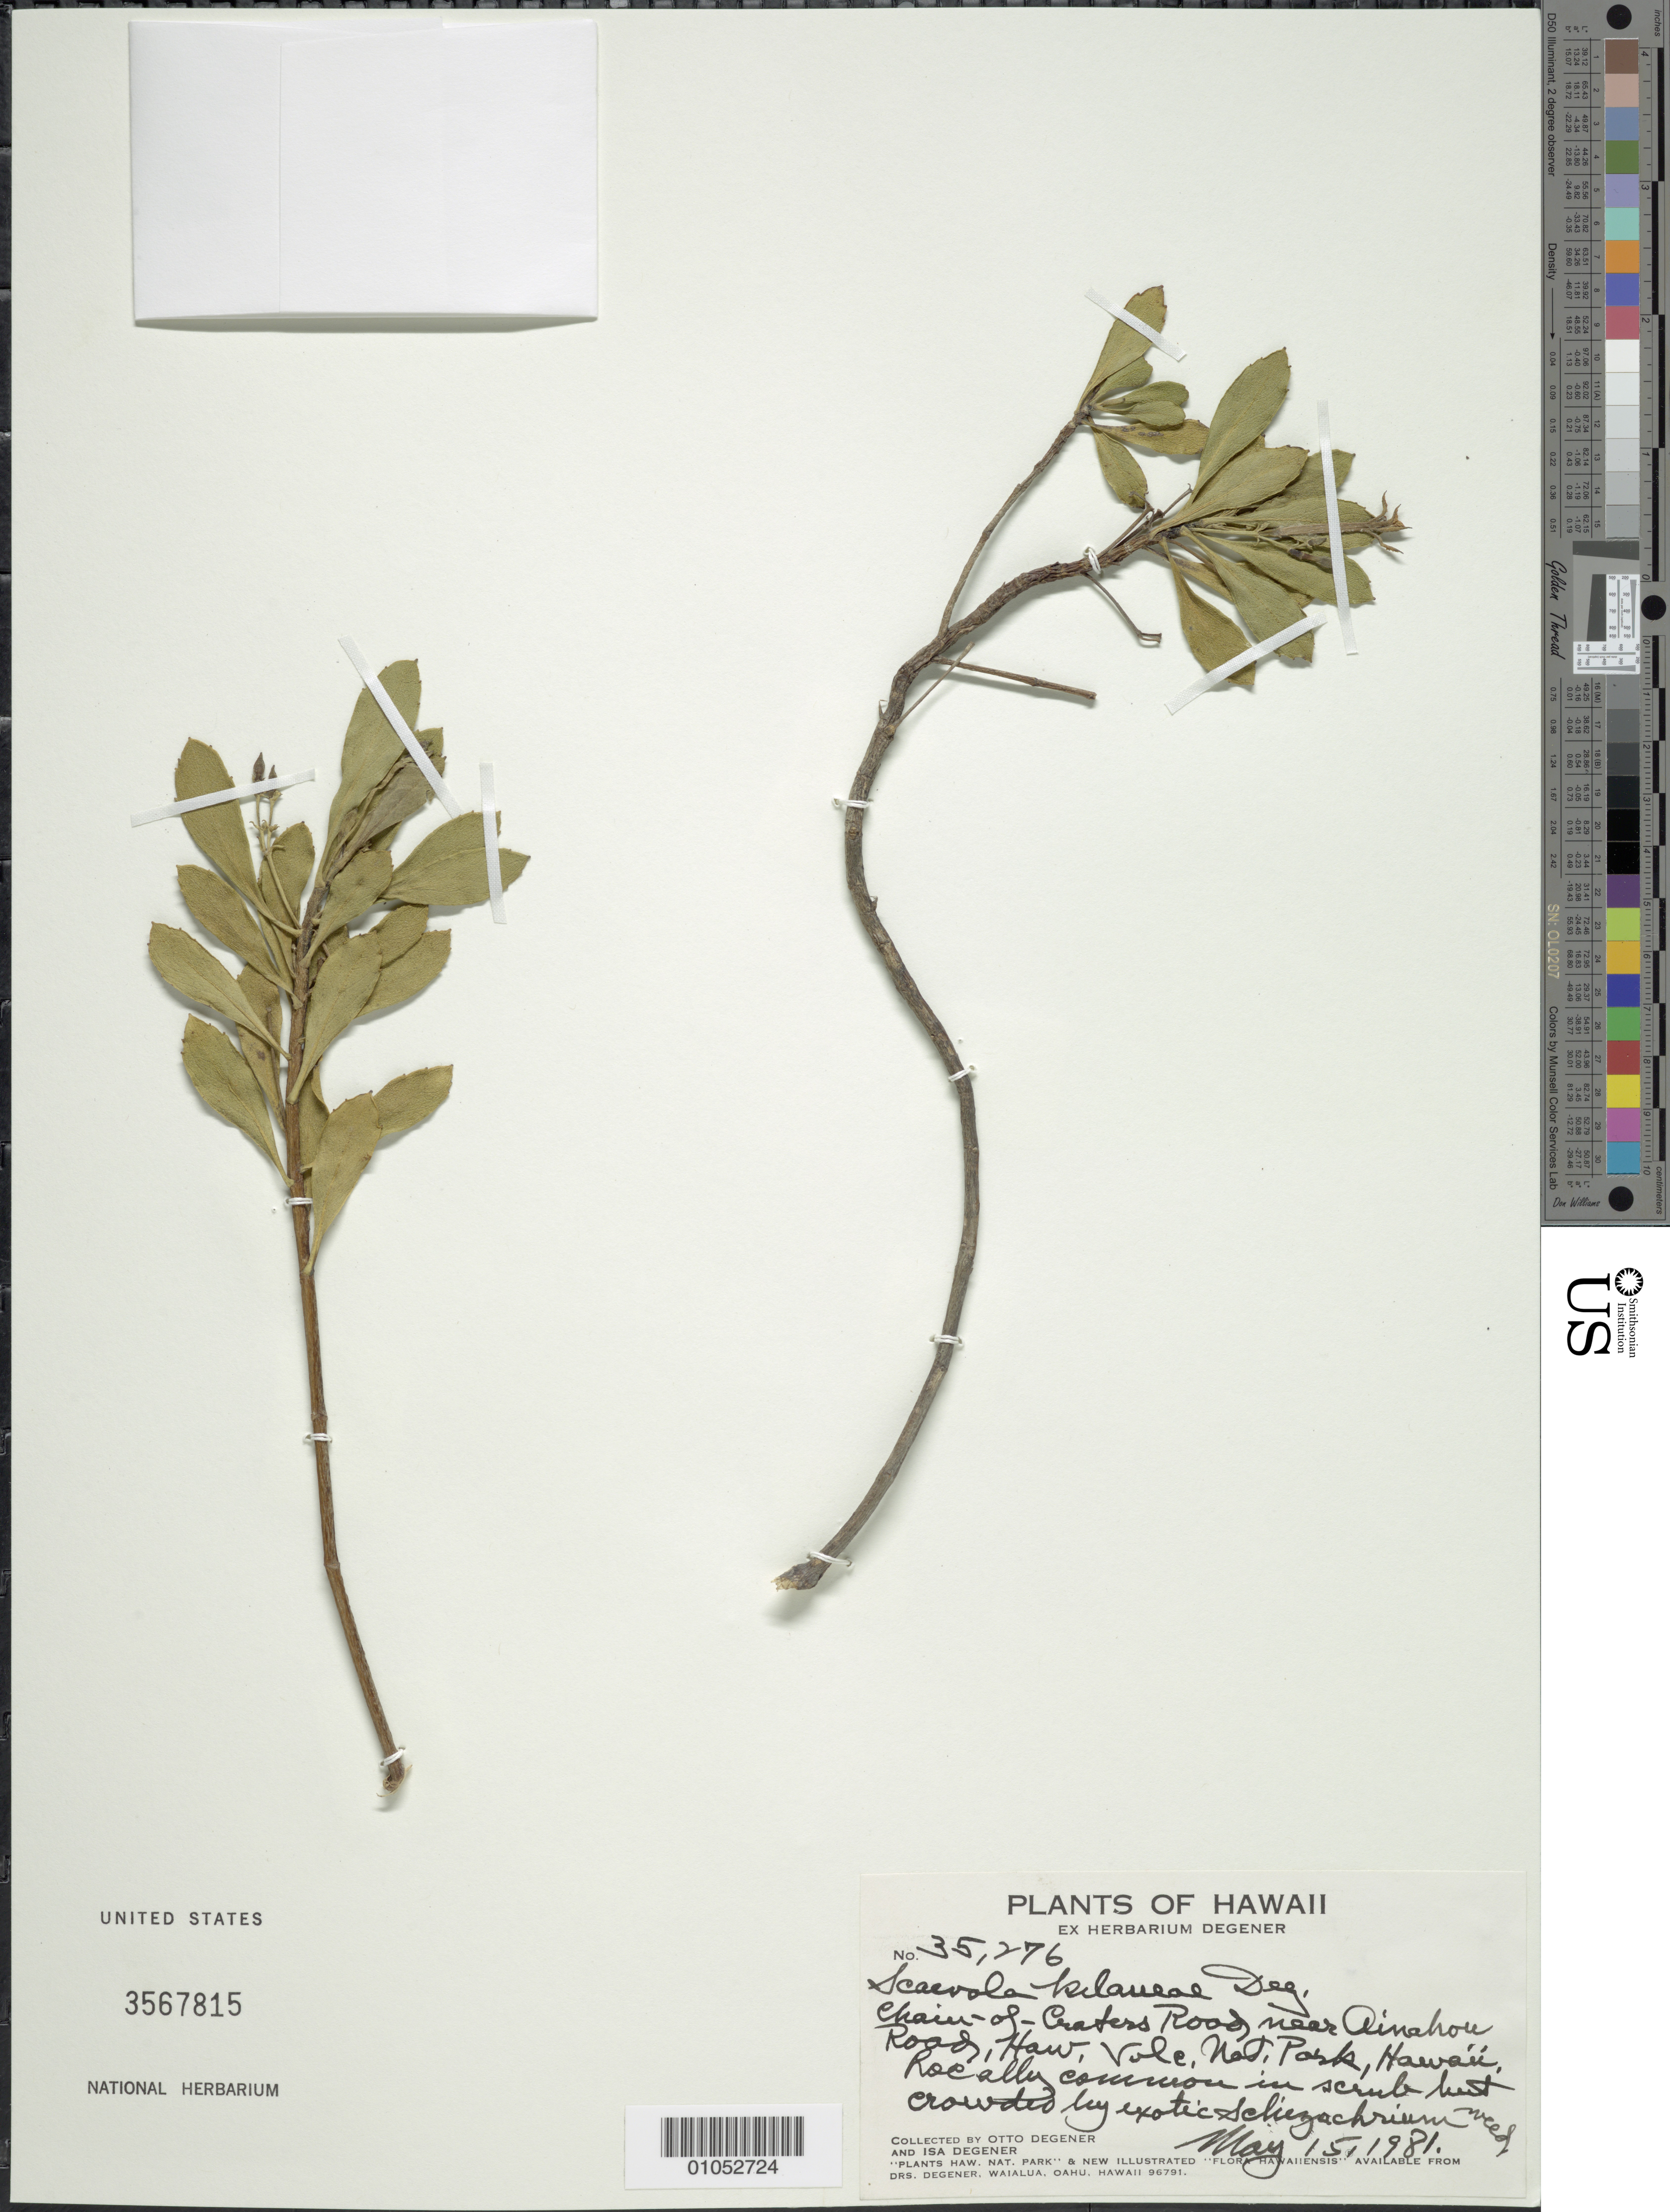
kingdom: Plantae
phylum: Tracheophyta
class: Magnoliopsida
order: Asterales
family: Goodeniaceae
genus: Scaevola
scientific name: Scaevola kilaueae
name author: O. Deg.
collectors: O. Degener & I. Degener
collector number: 35276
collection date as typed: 15 May 1981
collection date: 1981-05-15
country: United States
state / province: Hawaii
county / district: Hawaii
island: Hawaii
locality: Chain-of-Craters Road, near Ainahou Road, Hawaii Volcanoes National Park.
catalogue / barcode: US 3567815